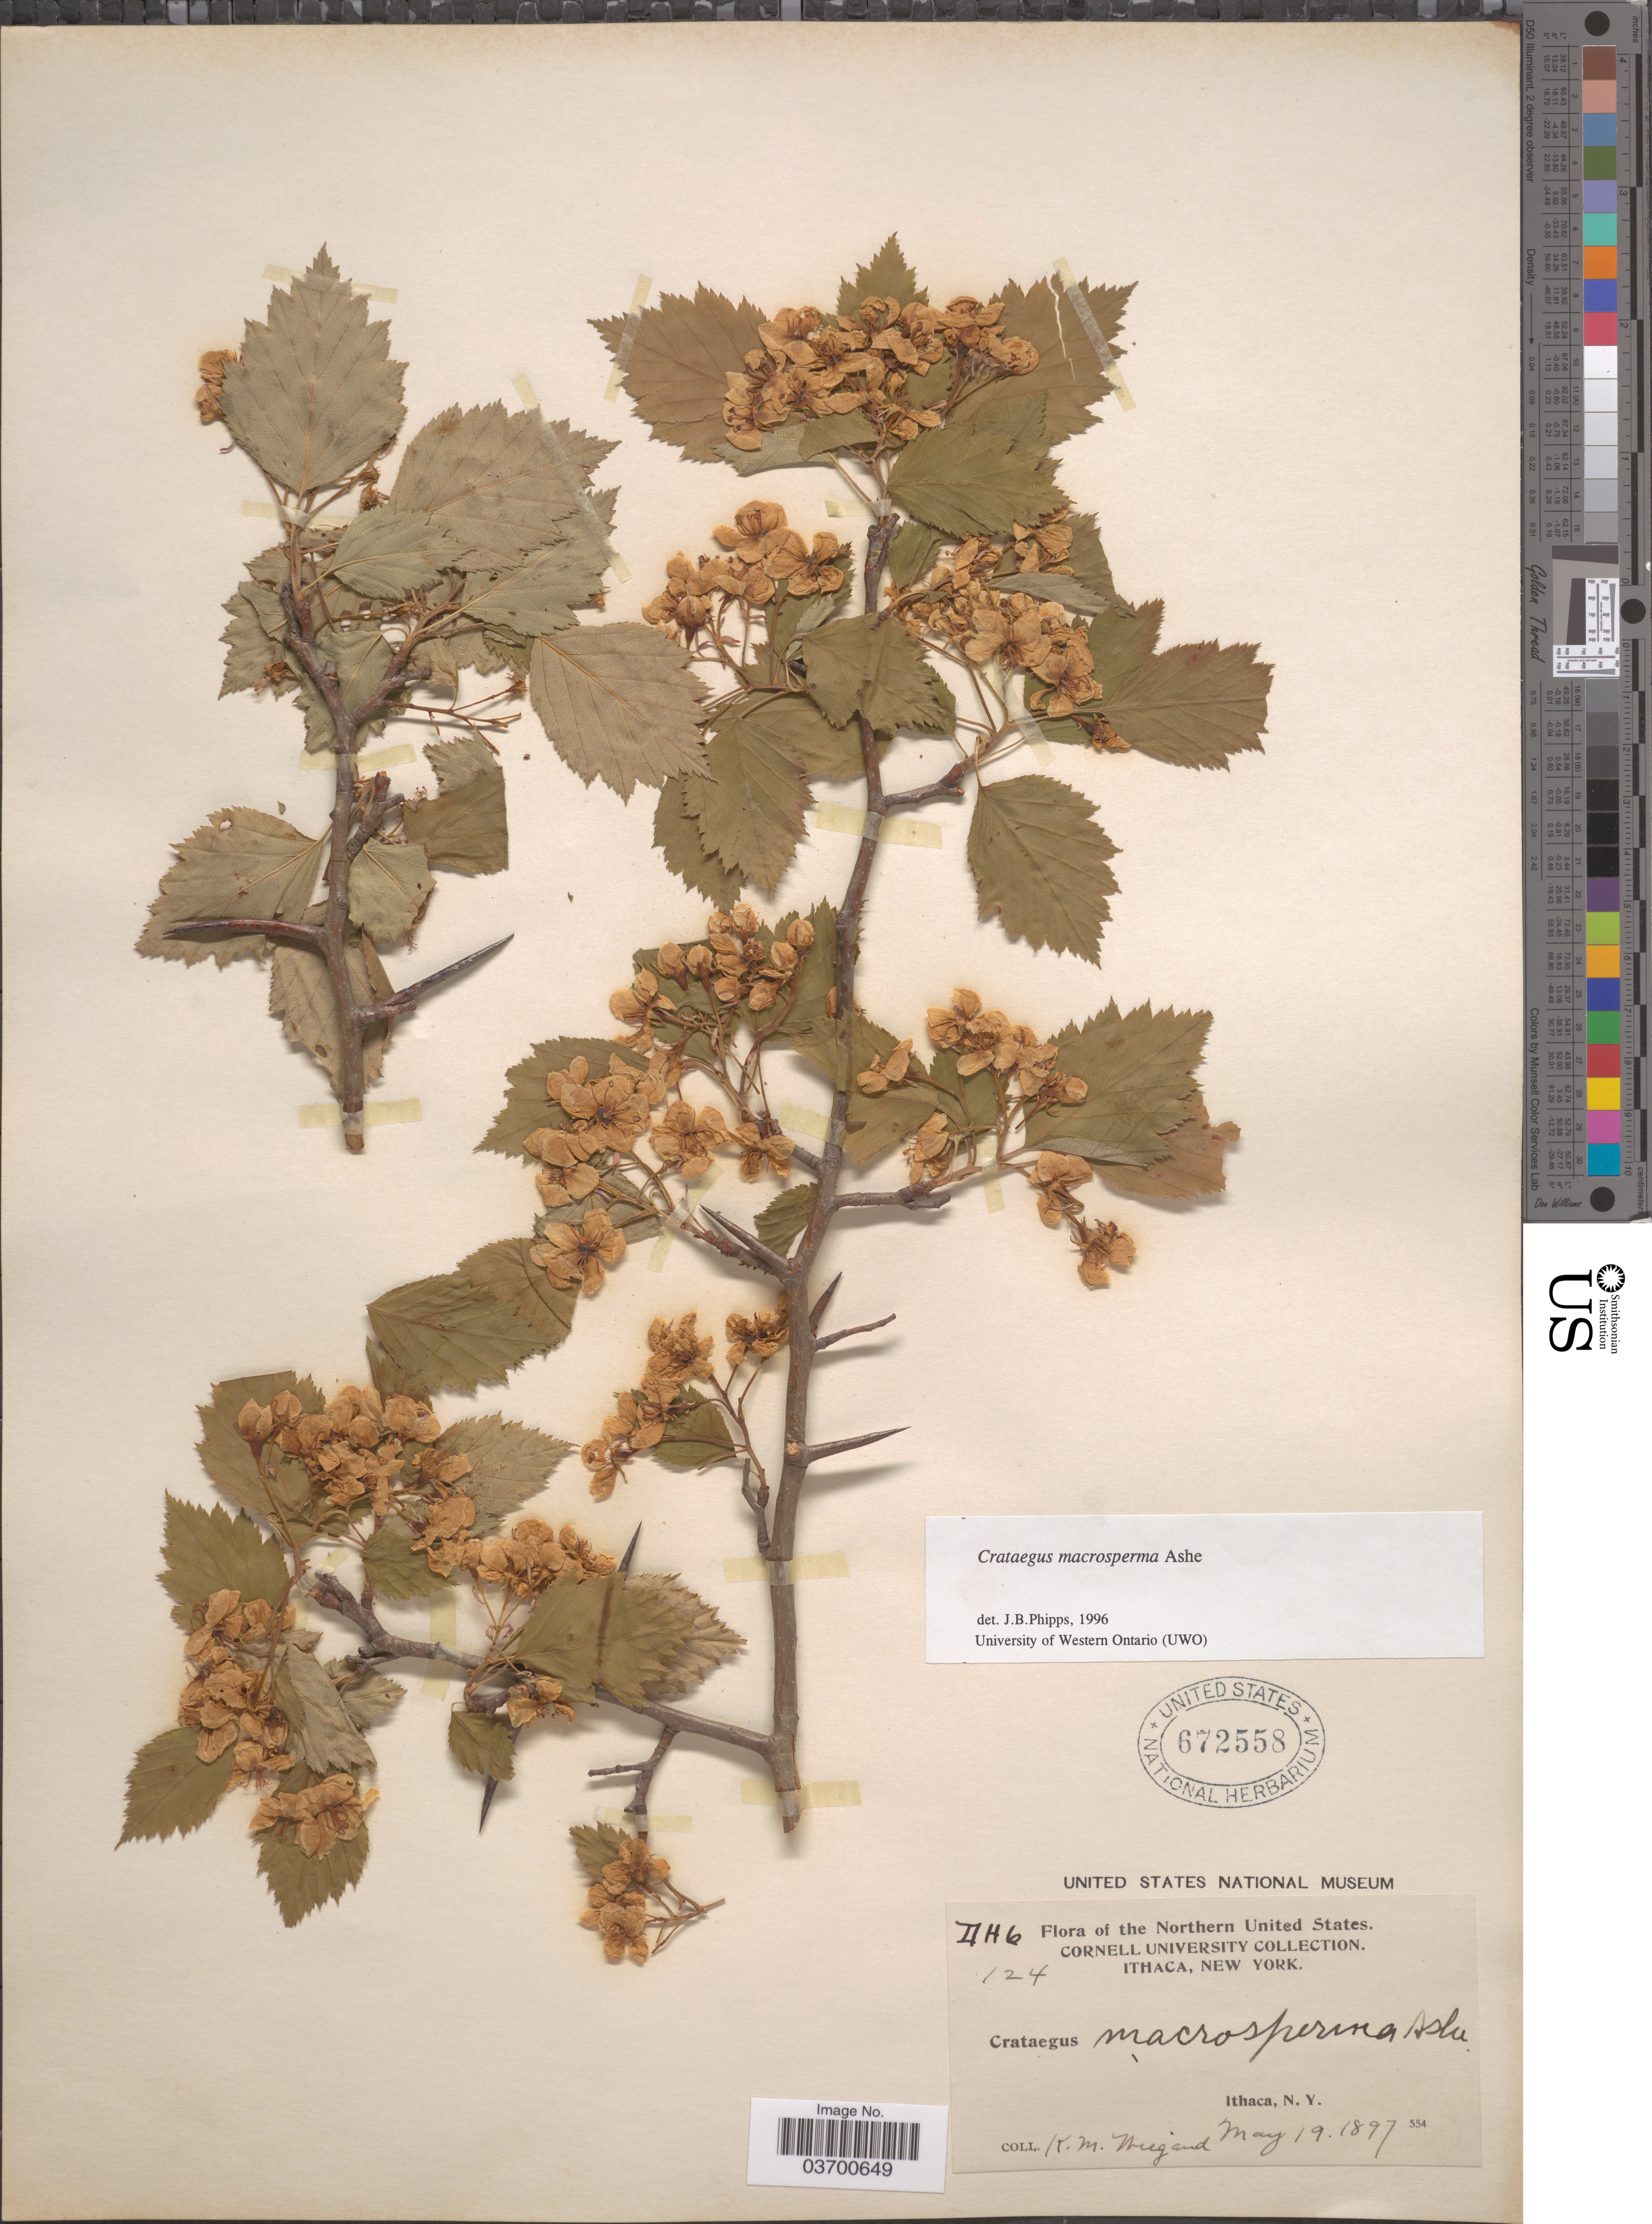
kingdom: Plantae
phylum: Tracheophyta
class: Magnoliopsida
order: Rosales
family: Rosaceae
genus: Crataegus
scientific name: Crataegus macrosperma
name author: Ashe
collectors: K. M. Wiegand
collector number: DH6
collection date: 1897-05-19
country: United States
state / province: New York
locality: Northern United States. So Hill. Ithaca.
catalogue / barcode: US 672558